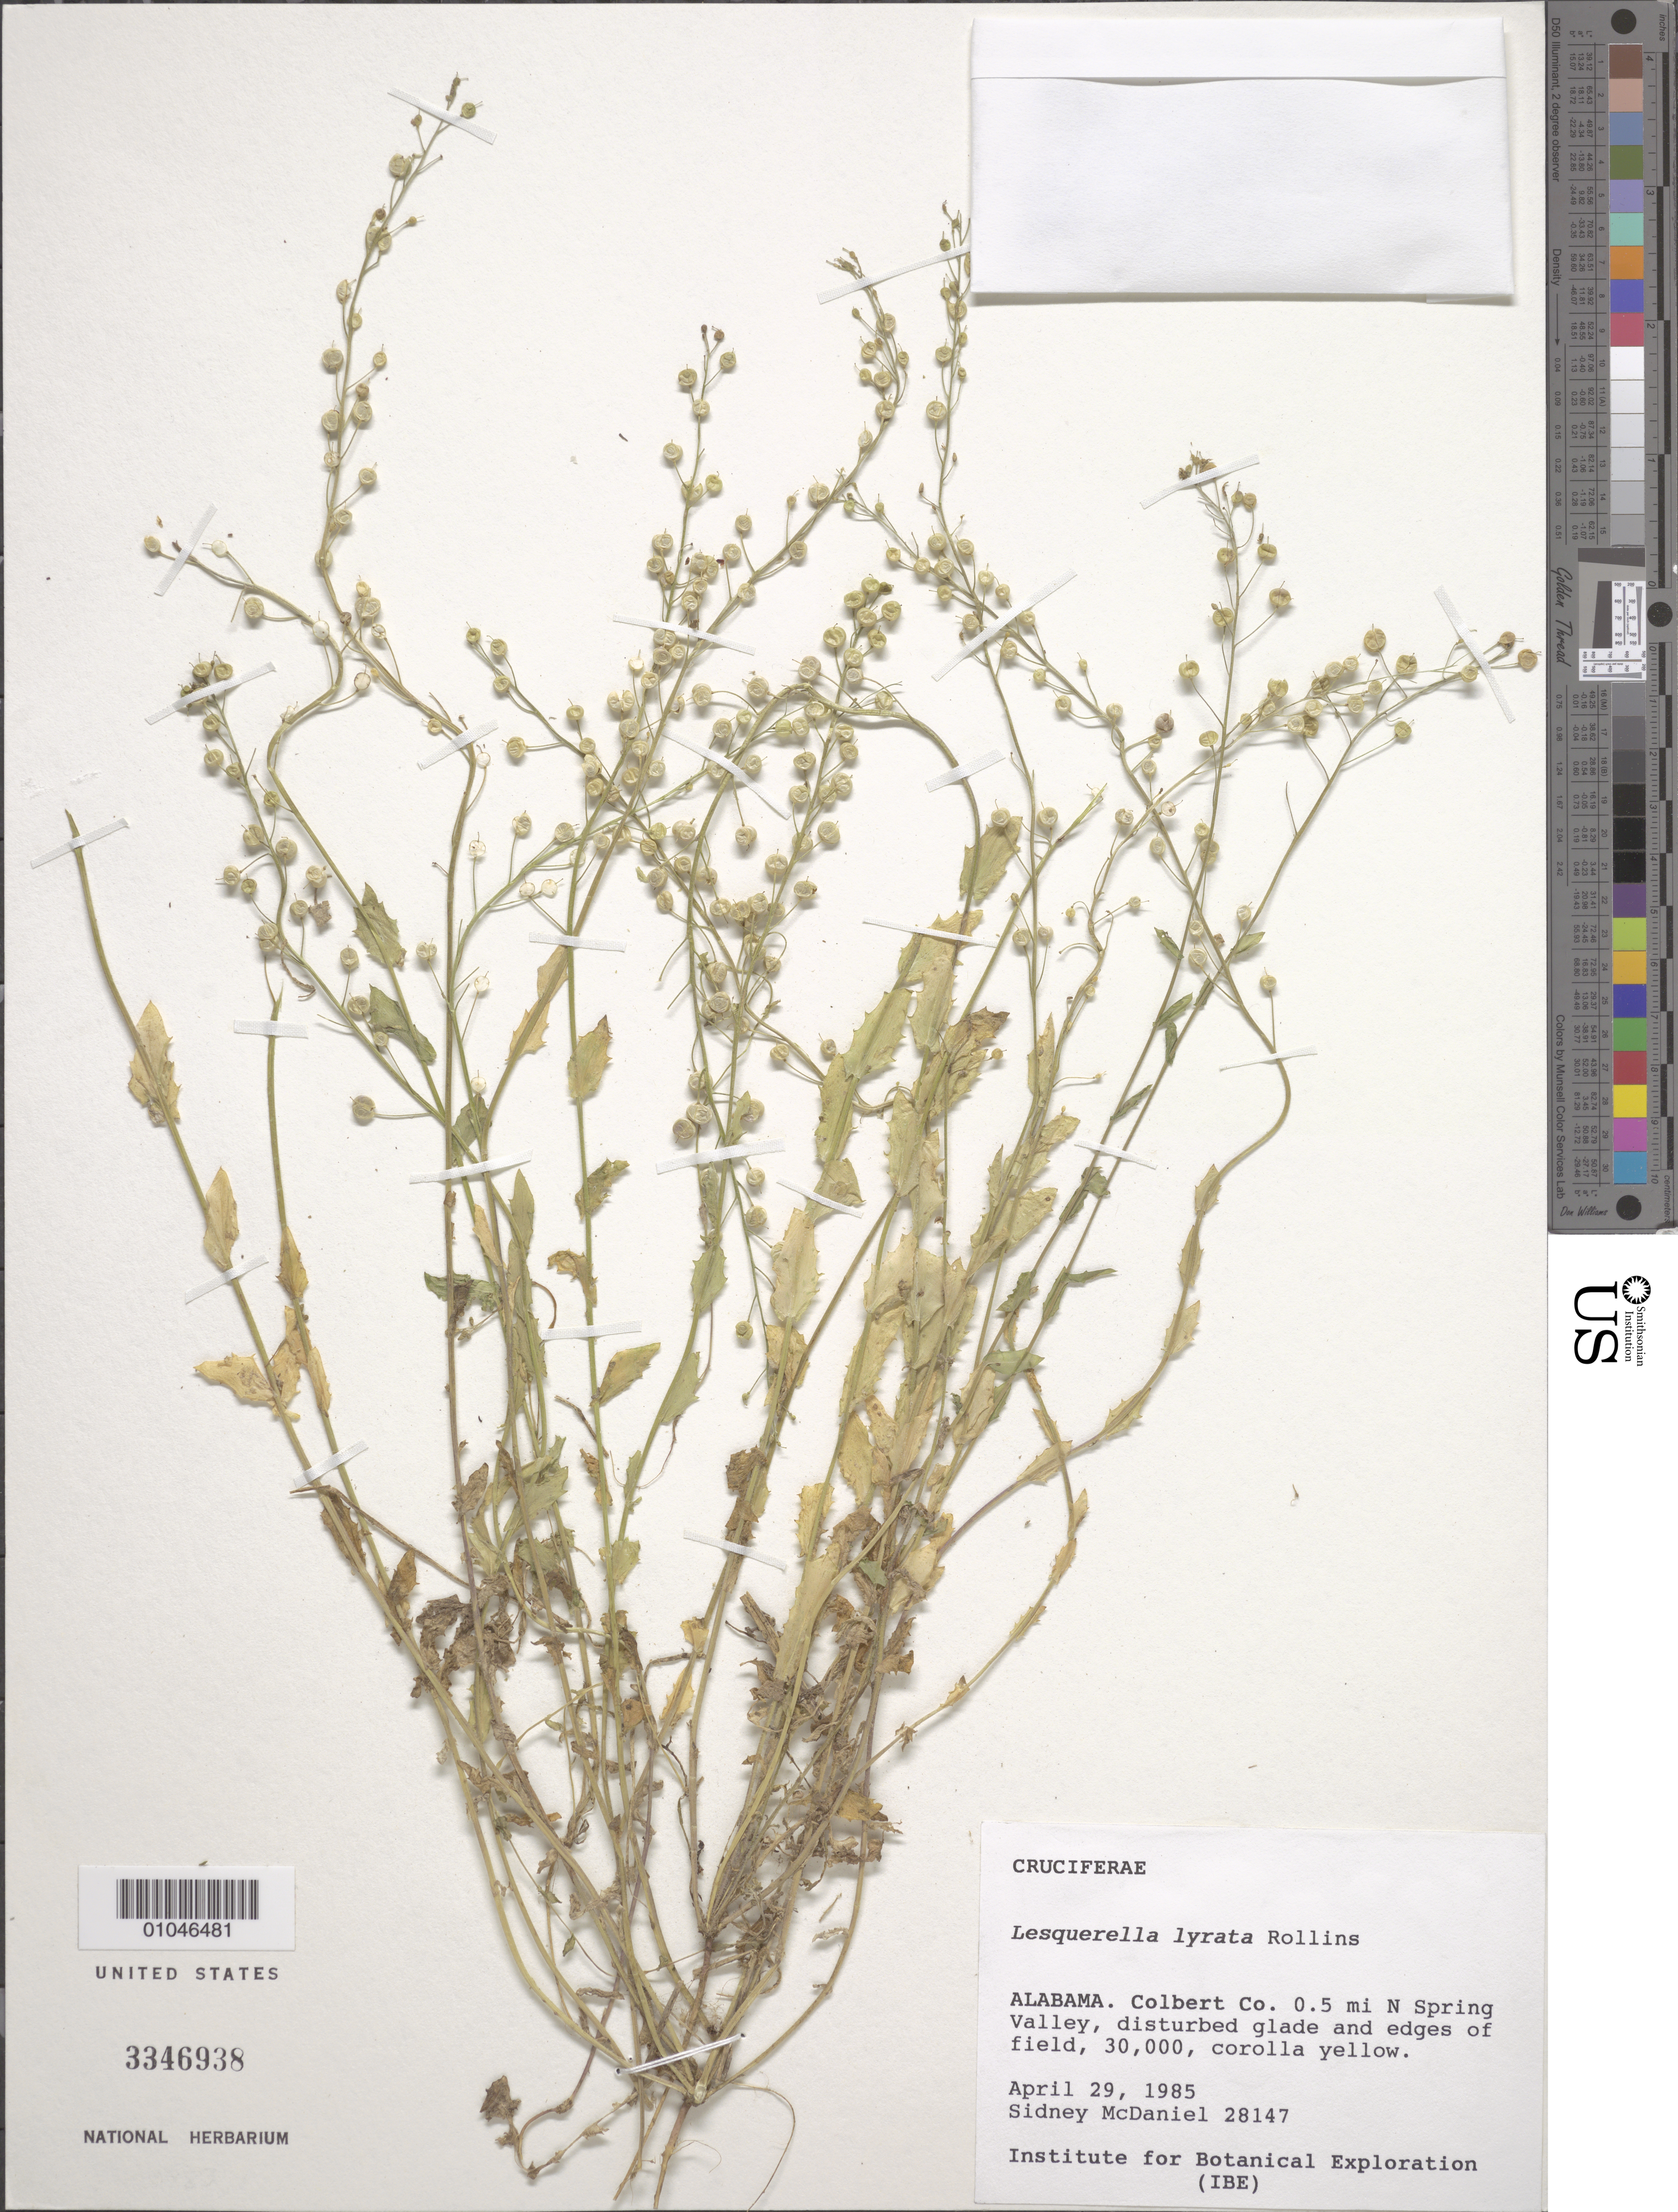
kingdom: Plantae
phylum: Tracheophyta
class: Magnoliopsida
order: Brassicales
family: Brassicaceae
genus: Lesquerella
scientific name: Lesquerella lyrata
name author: Rollins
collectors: S. T. McDaniel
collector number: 28147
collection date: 1985-04-29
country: United States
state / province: Alabama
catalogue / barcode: US 3346938